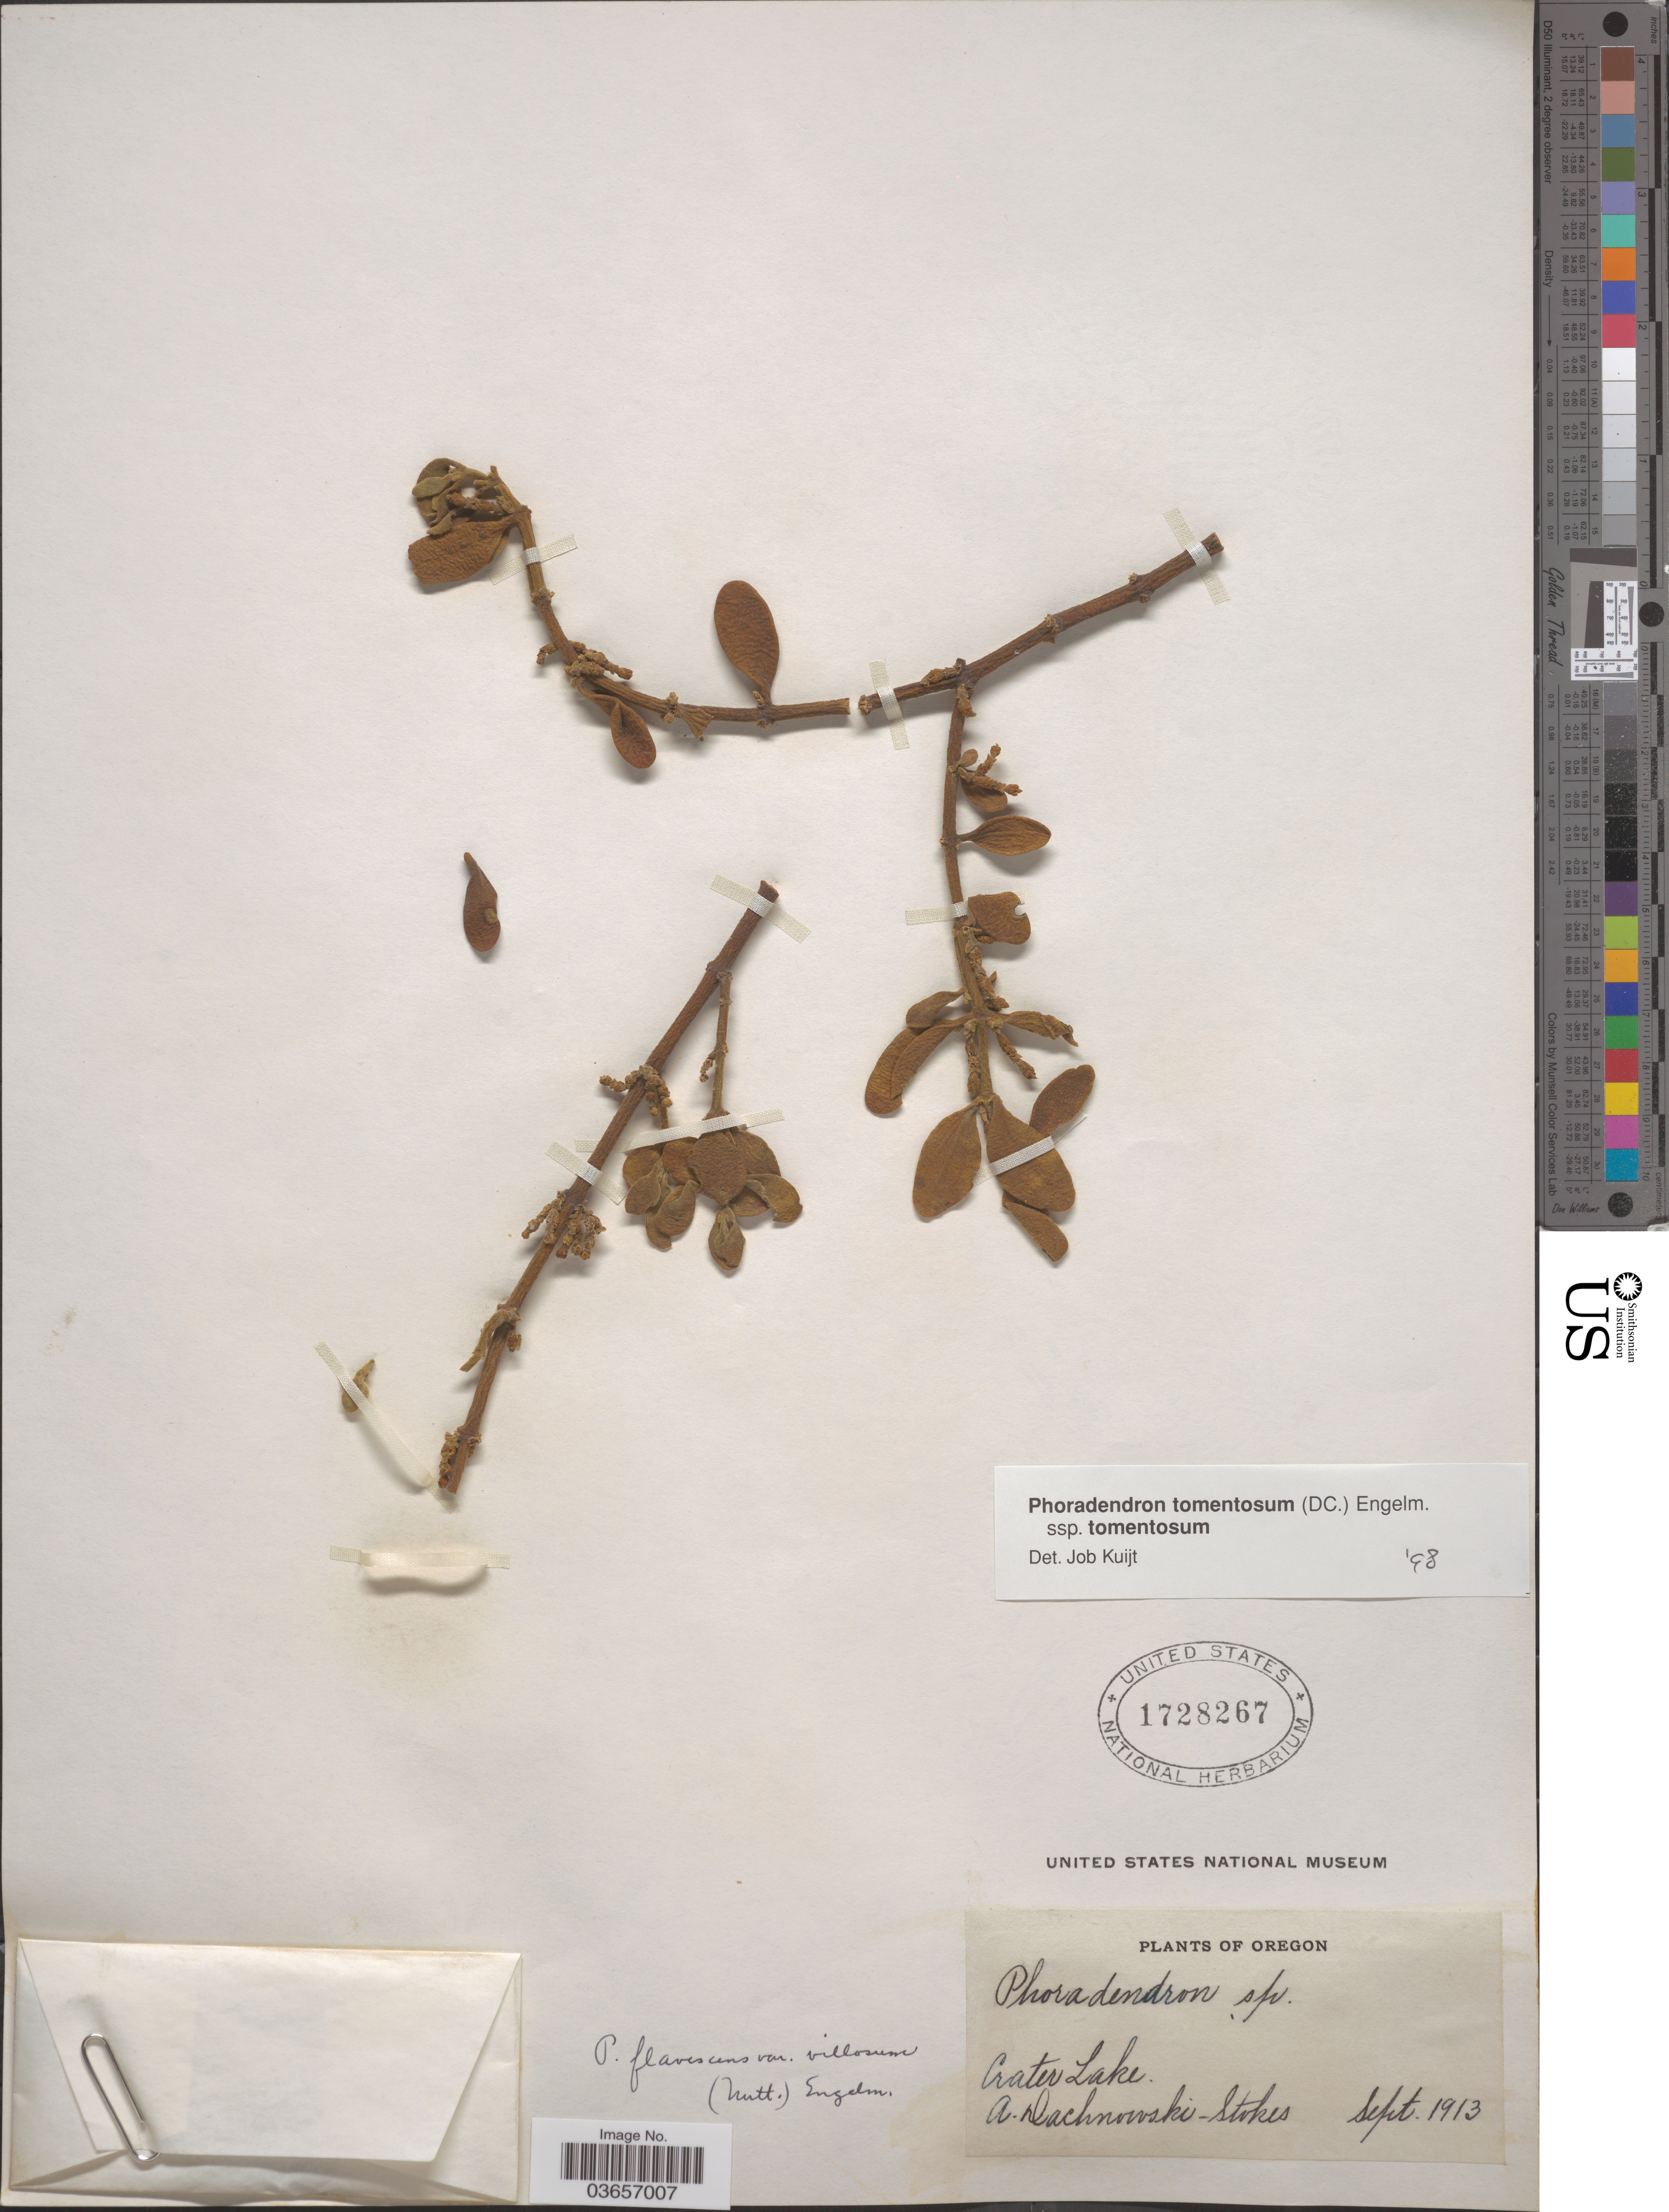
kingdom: Plantae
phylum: Tracheophyta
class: Magnoliopsida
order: Santalales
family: Viscaceae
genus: Phoradendron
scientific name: Phoradendron sp.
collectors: A. P. Dachnowski-Stokes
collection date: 1913-09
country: United States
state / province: Oregon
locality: Crater Lake.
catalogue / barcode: US 1728267